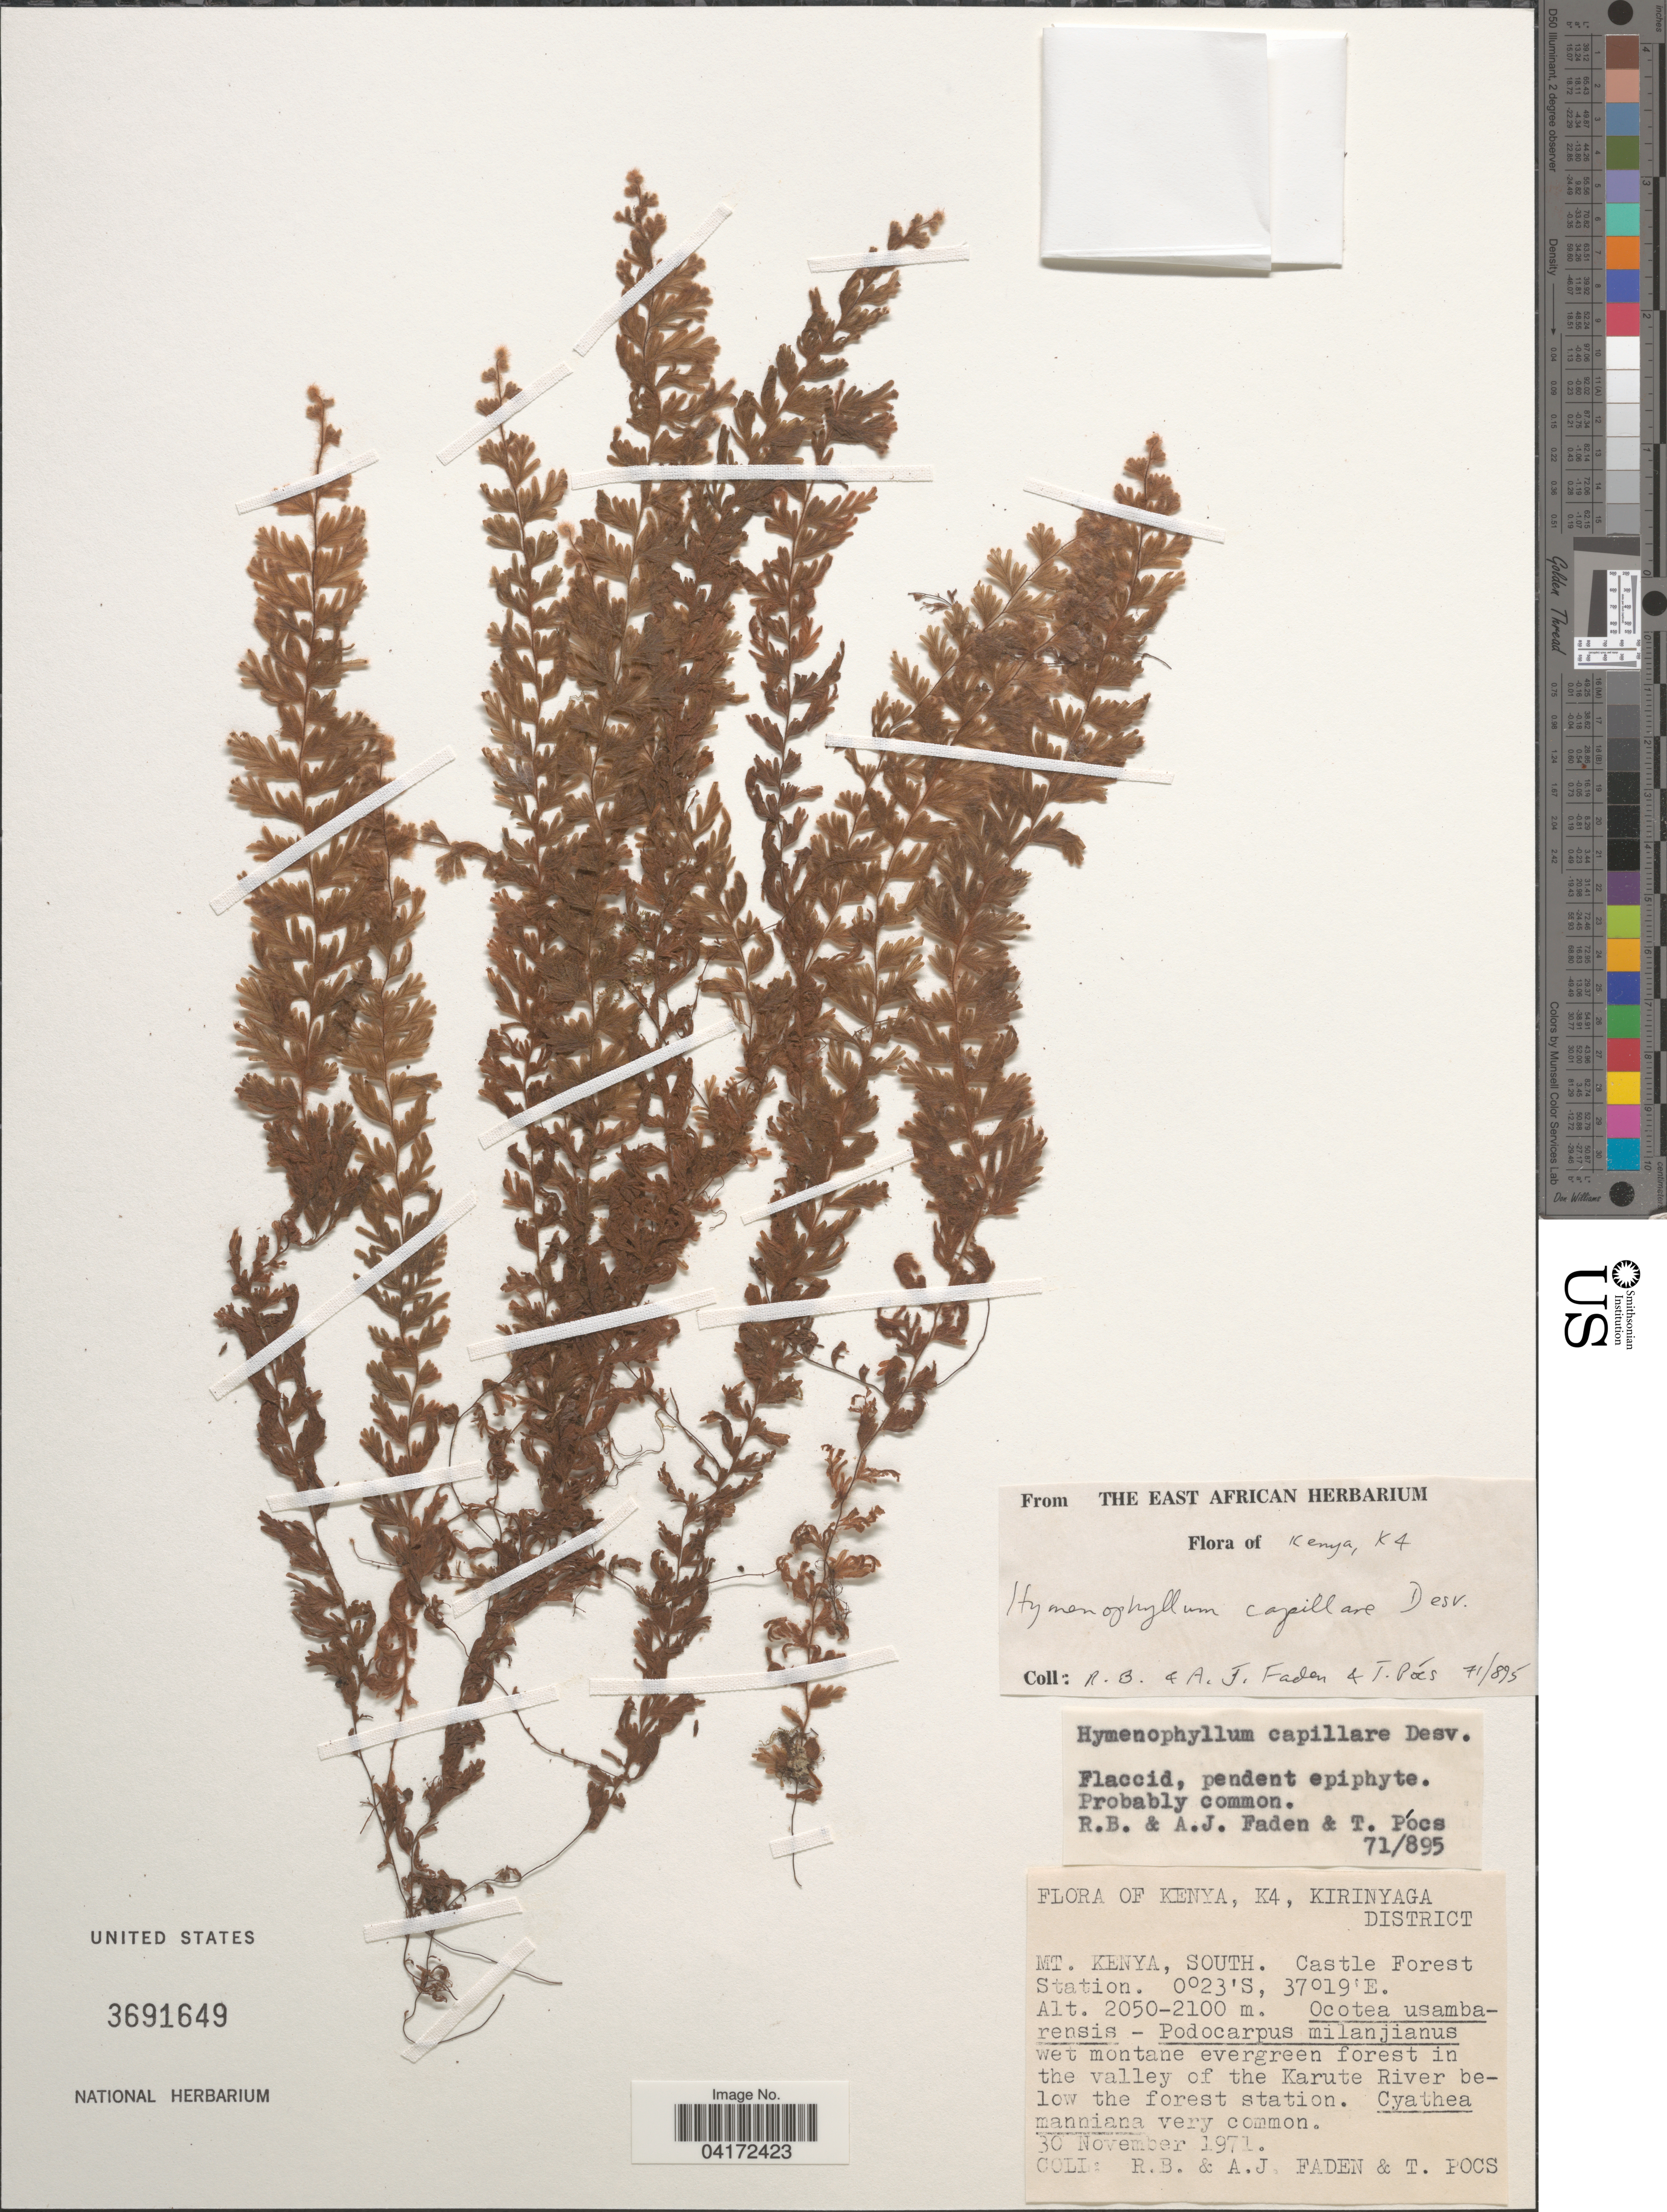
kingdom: Plantae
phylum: Tracheophyta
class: Polypodiopsida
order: Hymenophyllales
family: Hymenophyllaceae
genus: Hymenophyllum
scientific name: Hymenophyllum capillare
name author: Desv.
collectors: R. B. Faden, A. J. Faden & T. Pocs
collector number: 71/895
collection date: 1971-11-30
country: Kenya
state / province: Kirinyaga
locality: K4, Kirinyaga District. Mt. Kenya, South. Castle Forest Station.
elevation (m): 2050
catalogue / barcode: US 3691649